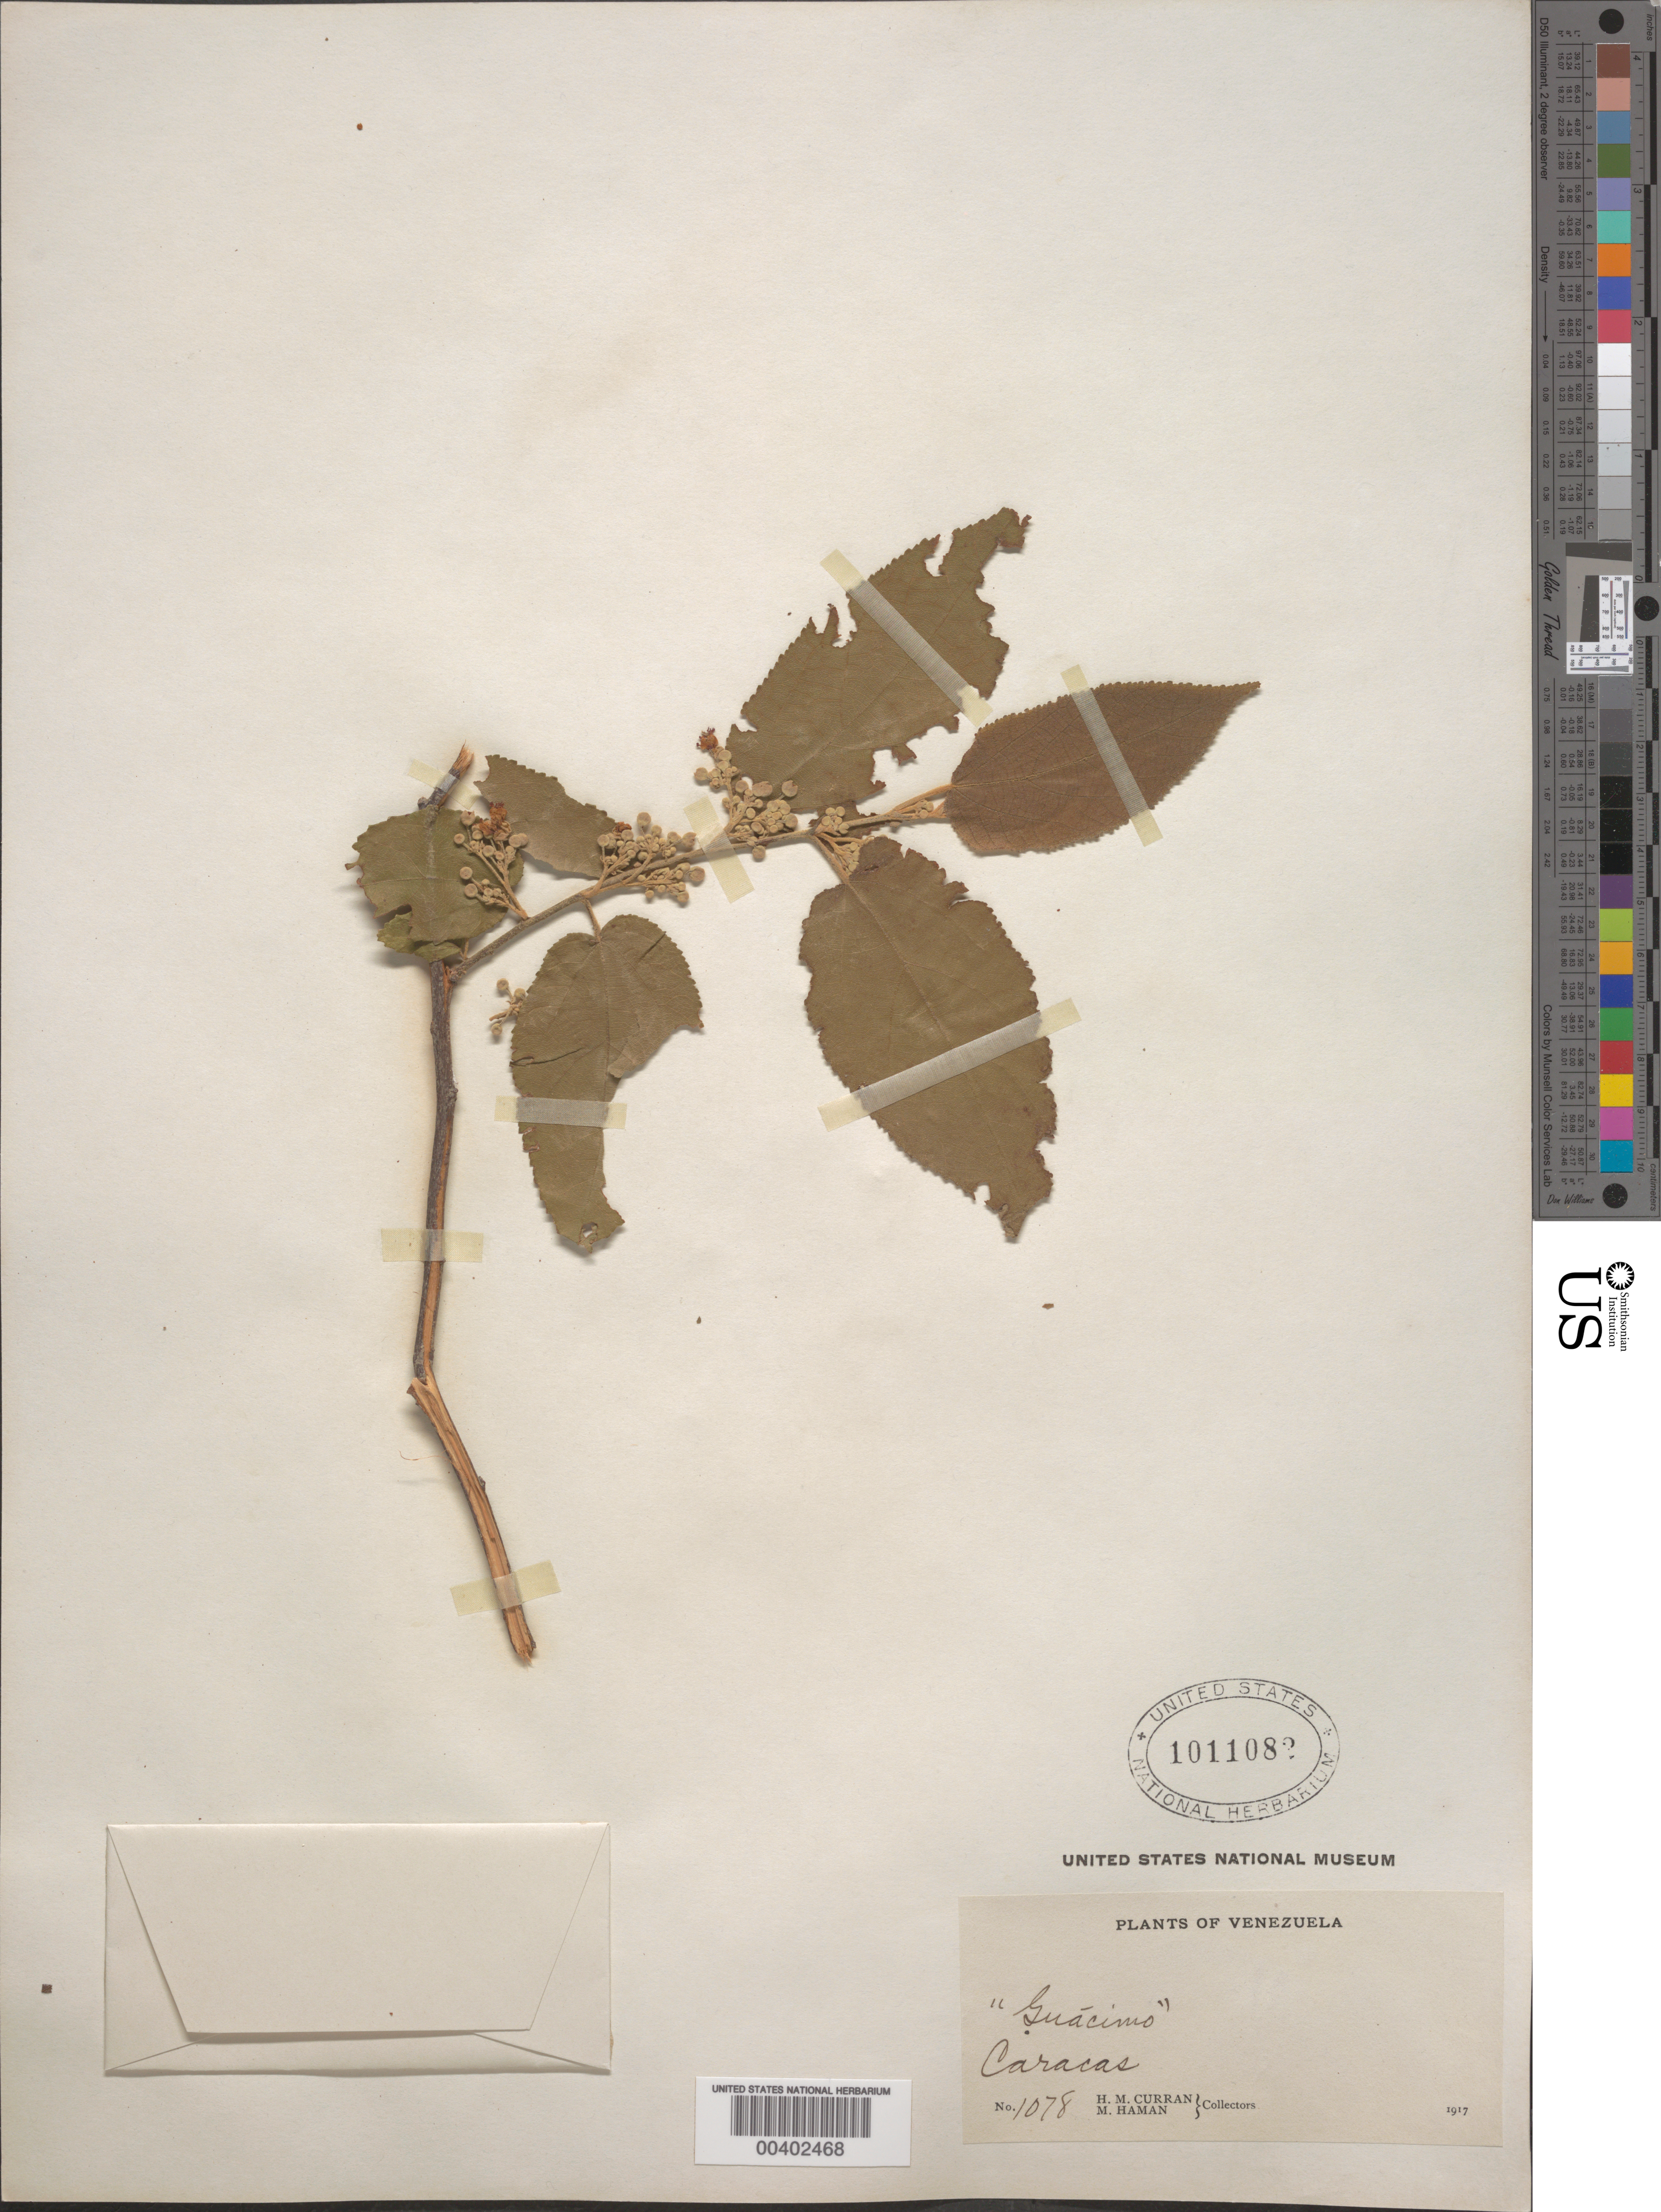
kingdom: Plantae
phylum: Tracheophyta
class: Magnoliopsida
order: Malvales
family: Malvaceae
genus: Guazuma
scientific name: Guazuma ulmifolia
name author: Lam.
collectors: H. M. Curran & M. Haman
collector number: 1078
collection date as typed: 1917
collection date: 1917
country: Venezuela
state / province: Distrito Federal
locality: Caracas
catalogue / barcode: US 1011082